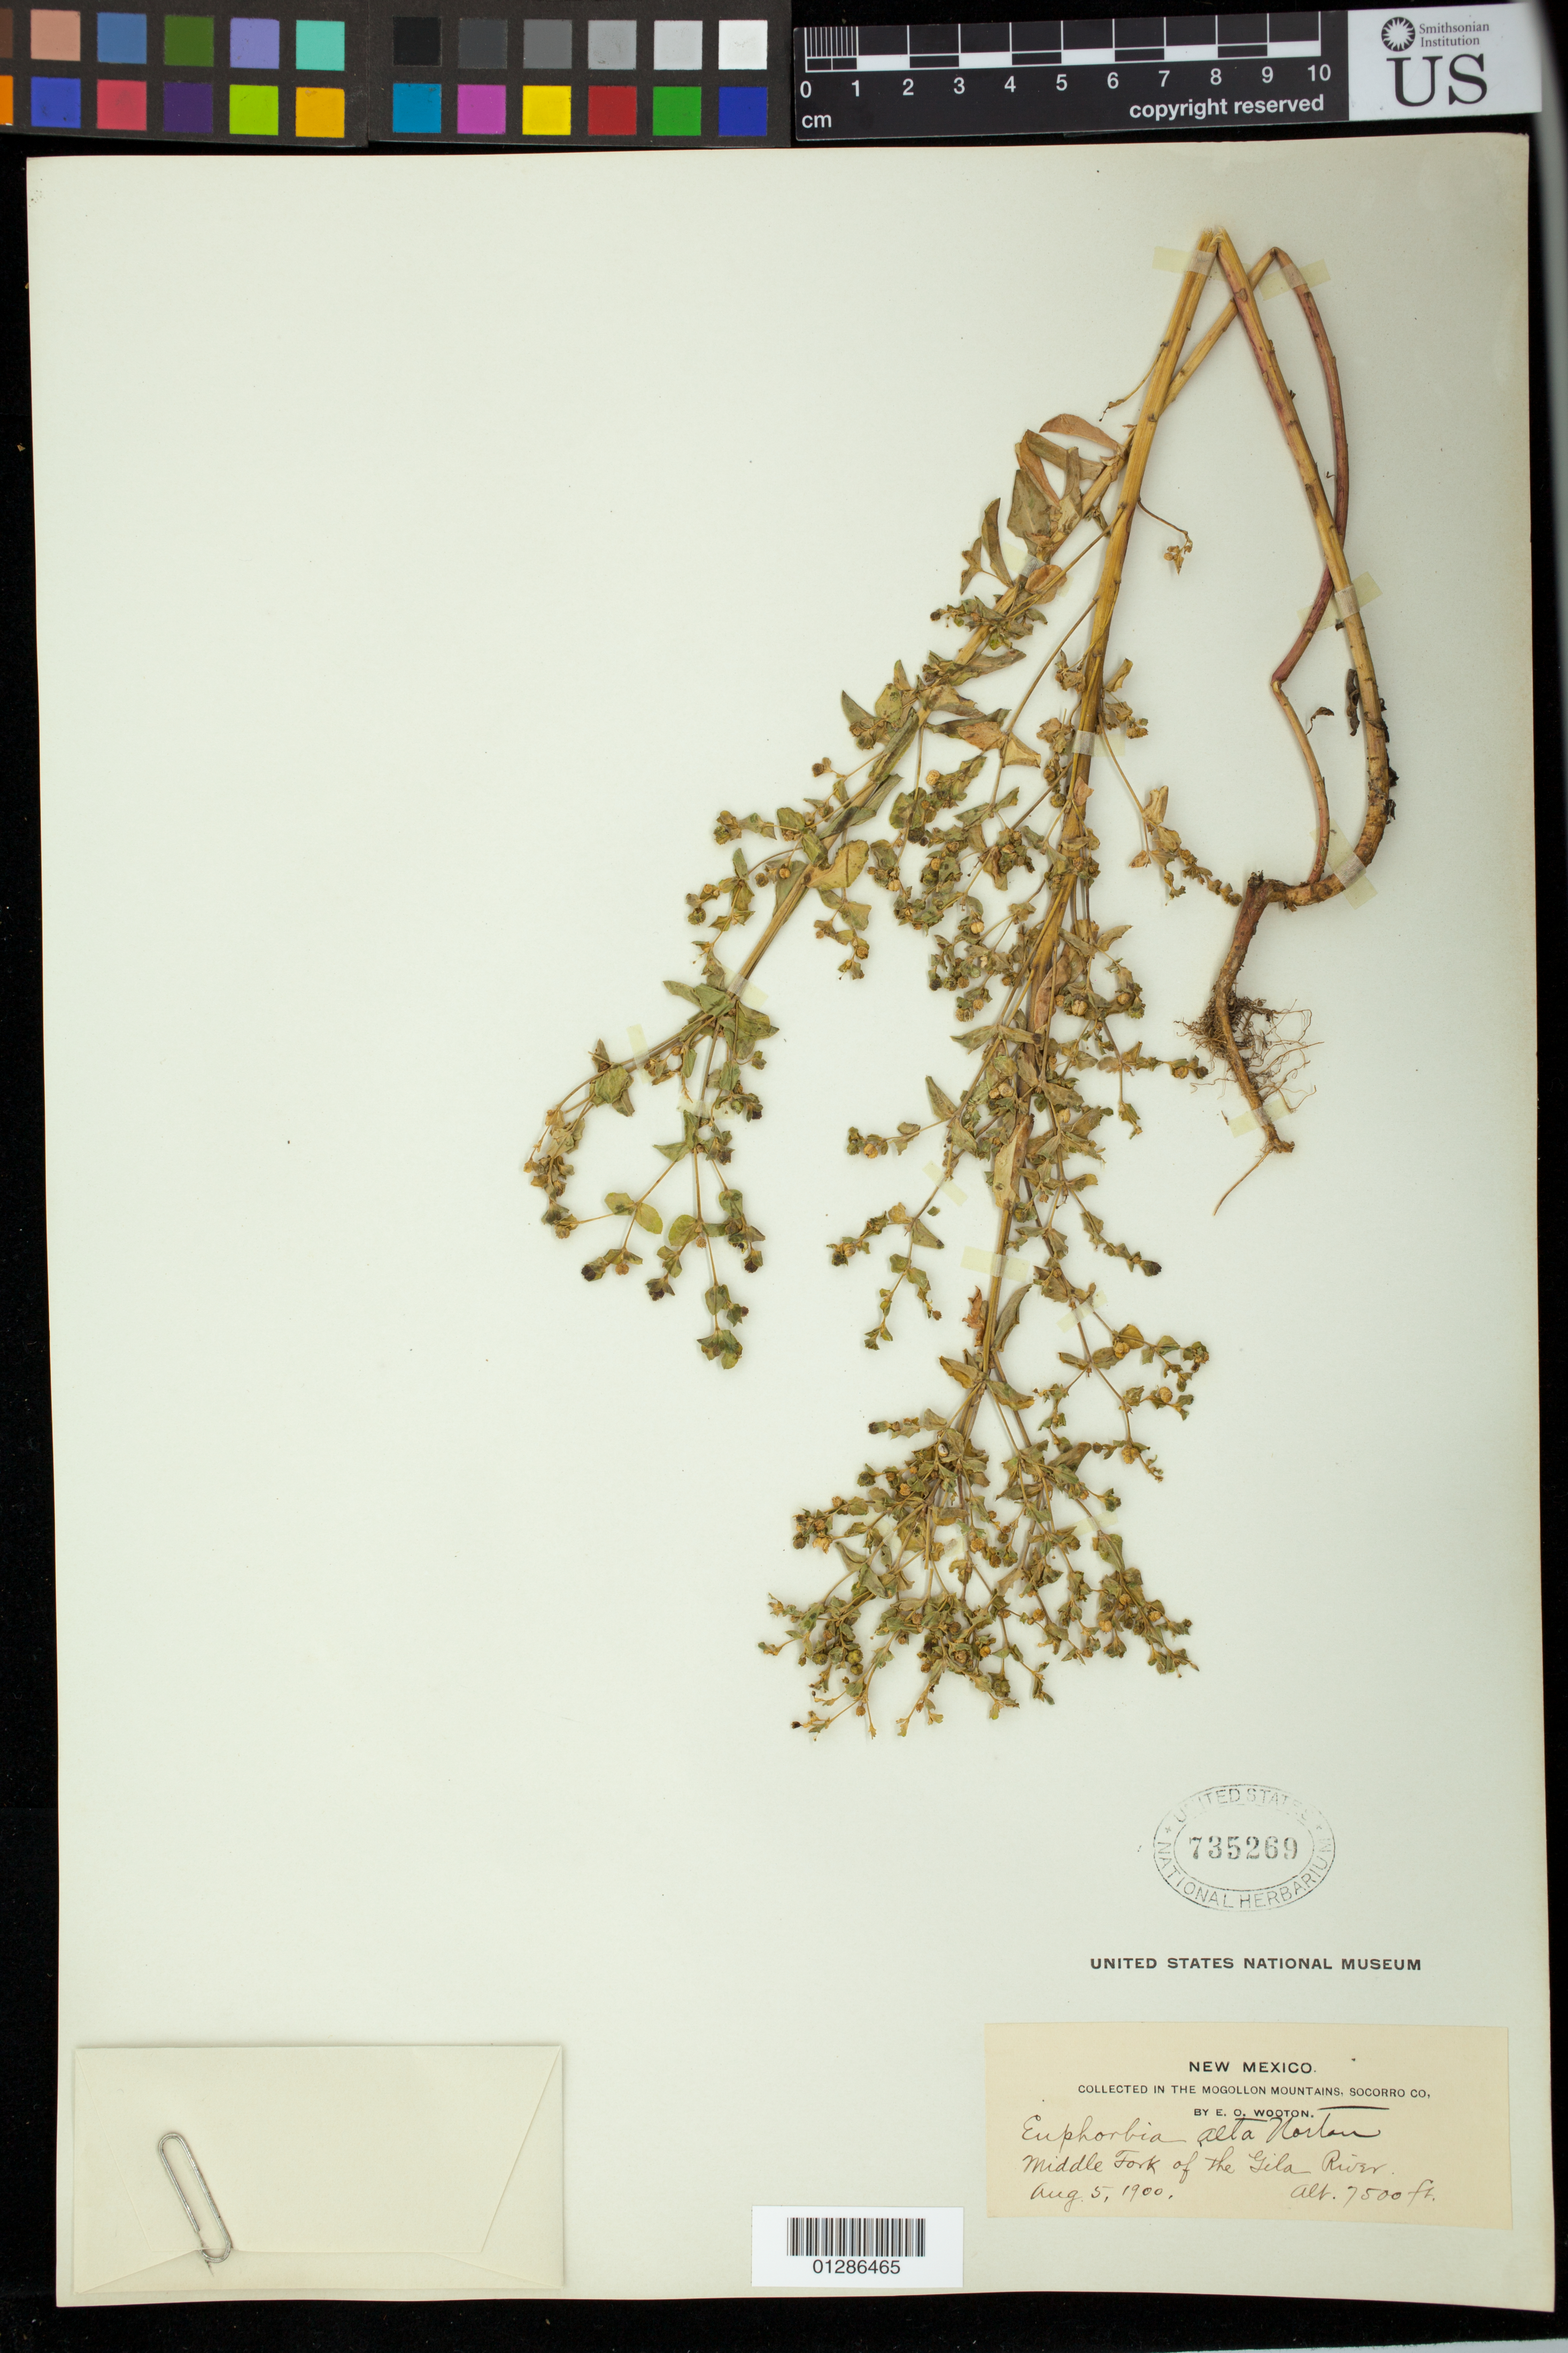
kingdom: Plantae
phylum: Tracheophyta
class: Magnoliopsida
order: Malpighiales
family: Euphorbiaceae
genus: Euphorbia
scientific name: Euphorbia alta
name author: Norton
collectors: E. O. Wooton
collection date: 1900-08-05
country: United States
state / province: New Mexico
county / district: Socorro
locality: Mogollon Mountains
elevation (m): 2286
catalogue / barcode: US 735269